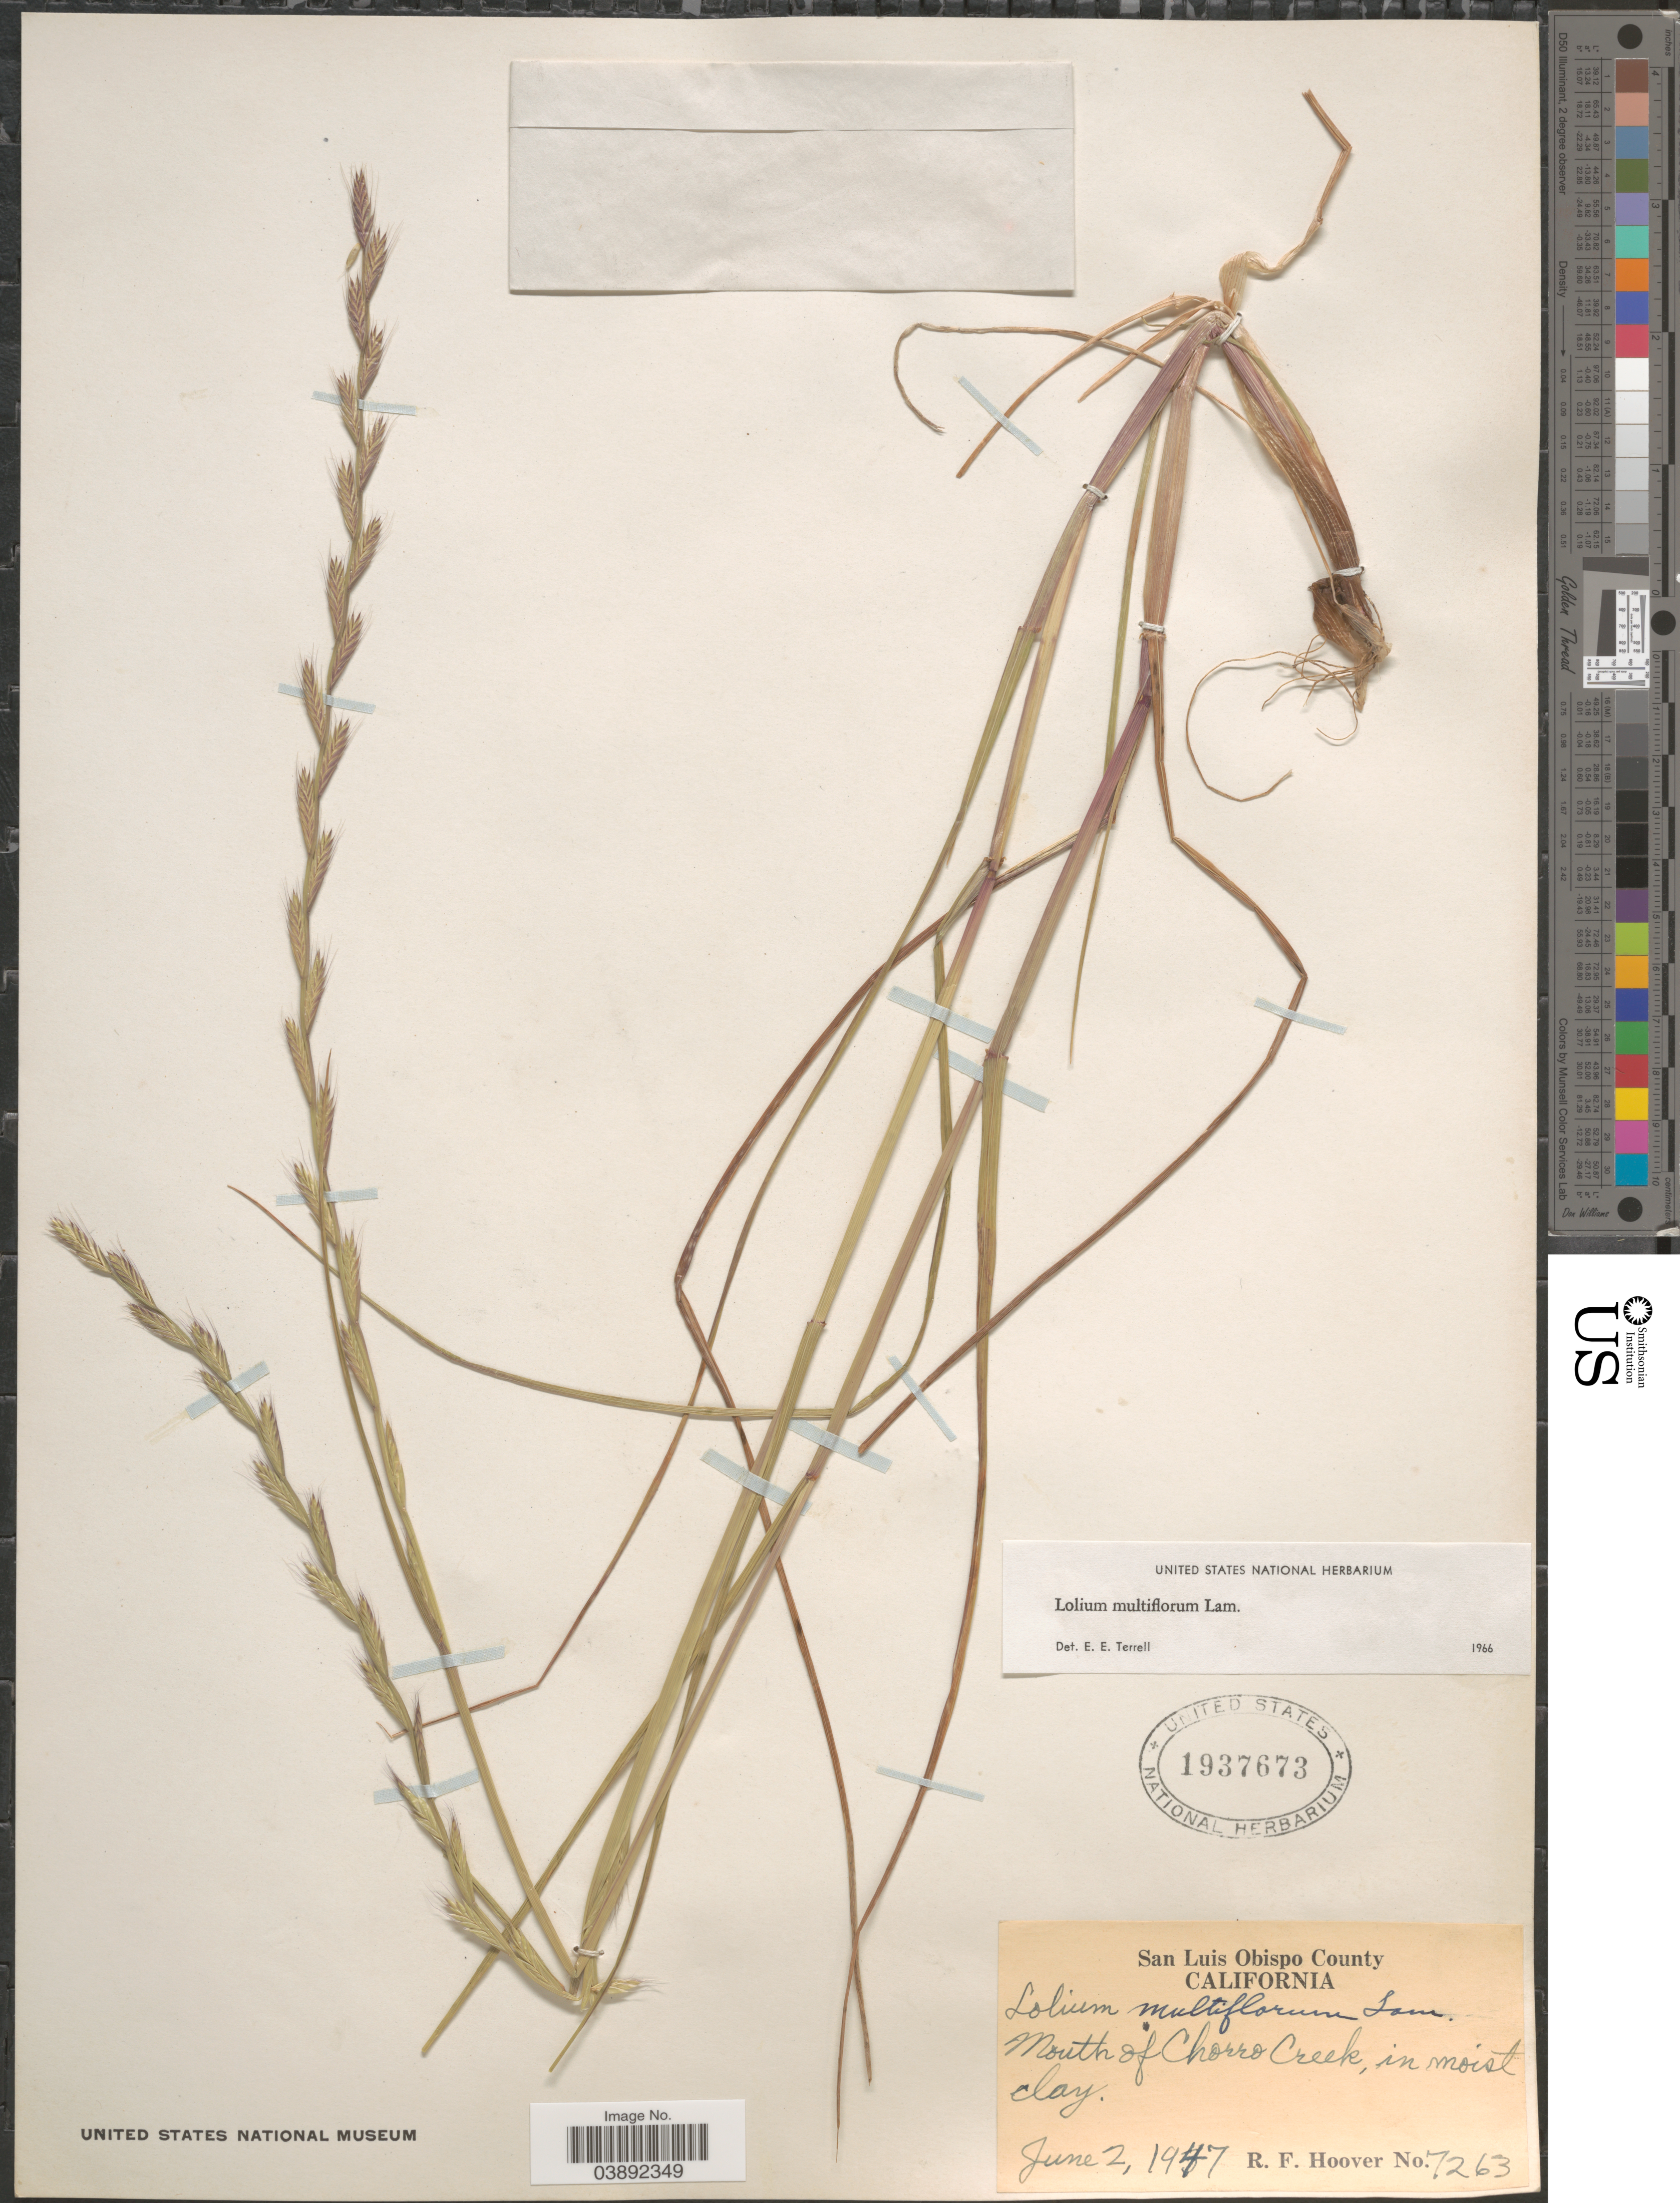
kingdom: Plantae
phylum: Tracheophyta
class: Liliopsida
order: Poales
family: Poaceae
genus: Lolium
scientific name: Lolium multiflorum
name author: Lam.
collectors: R. F. Hoover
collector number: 7263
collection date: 1947-06-02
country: United States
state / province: California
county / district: San Luis Obispo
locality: San Luis Obispo County. Mouth of Chorro Creek, in moist clay.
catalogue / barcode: US 1937673